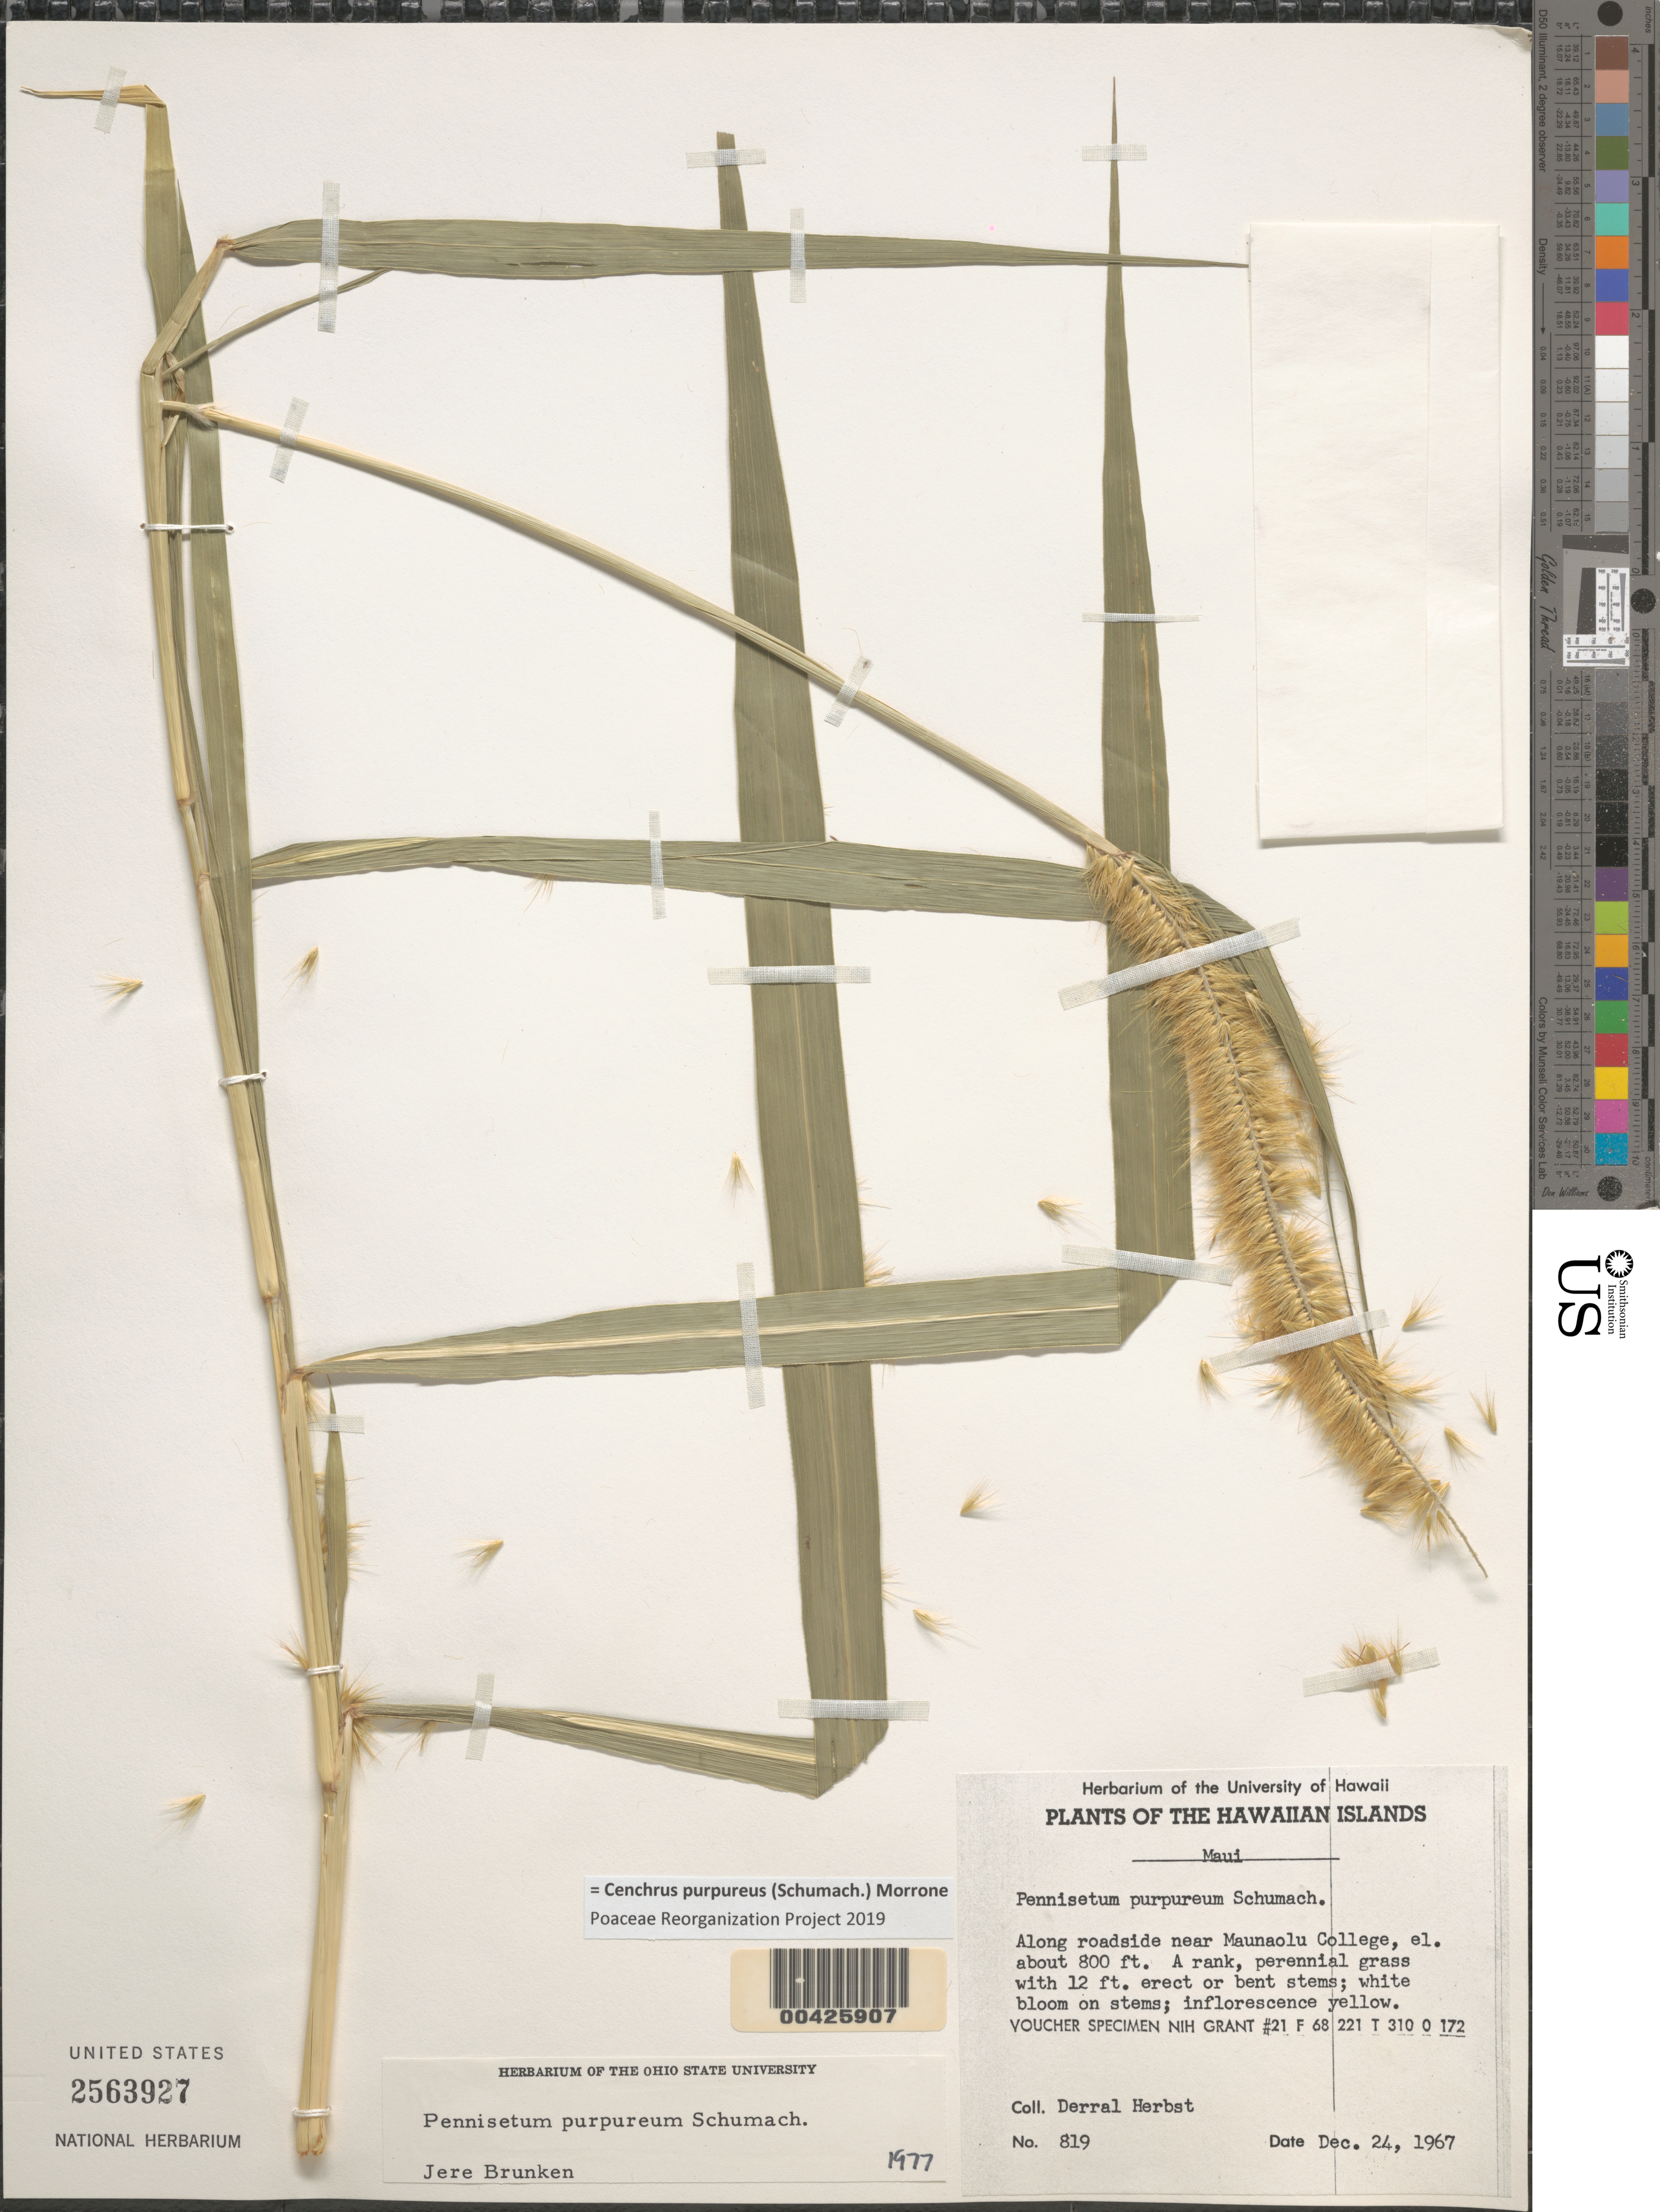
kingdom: Plantae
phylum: Tracheophyta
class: Liliopsida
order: Poales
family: Poaceae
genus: Cenchrus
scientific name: Cenchrus purpureus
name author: (Schumach.) Morrone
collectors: D. R. Herbst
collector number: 819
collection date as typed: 24 Dec 1967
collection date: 1967-12-24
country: United States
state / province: Hawaii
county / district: Maui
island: Maui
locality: Along roadside near Maunaolu College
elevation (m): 244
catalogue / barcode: US 2563927